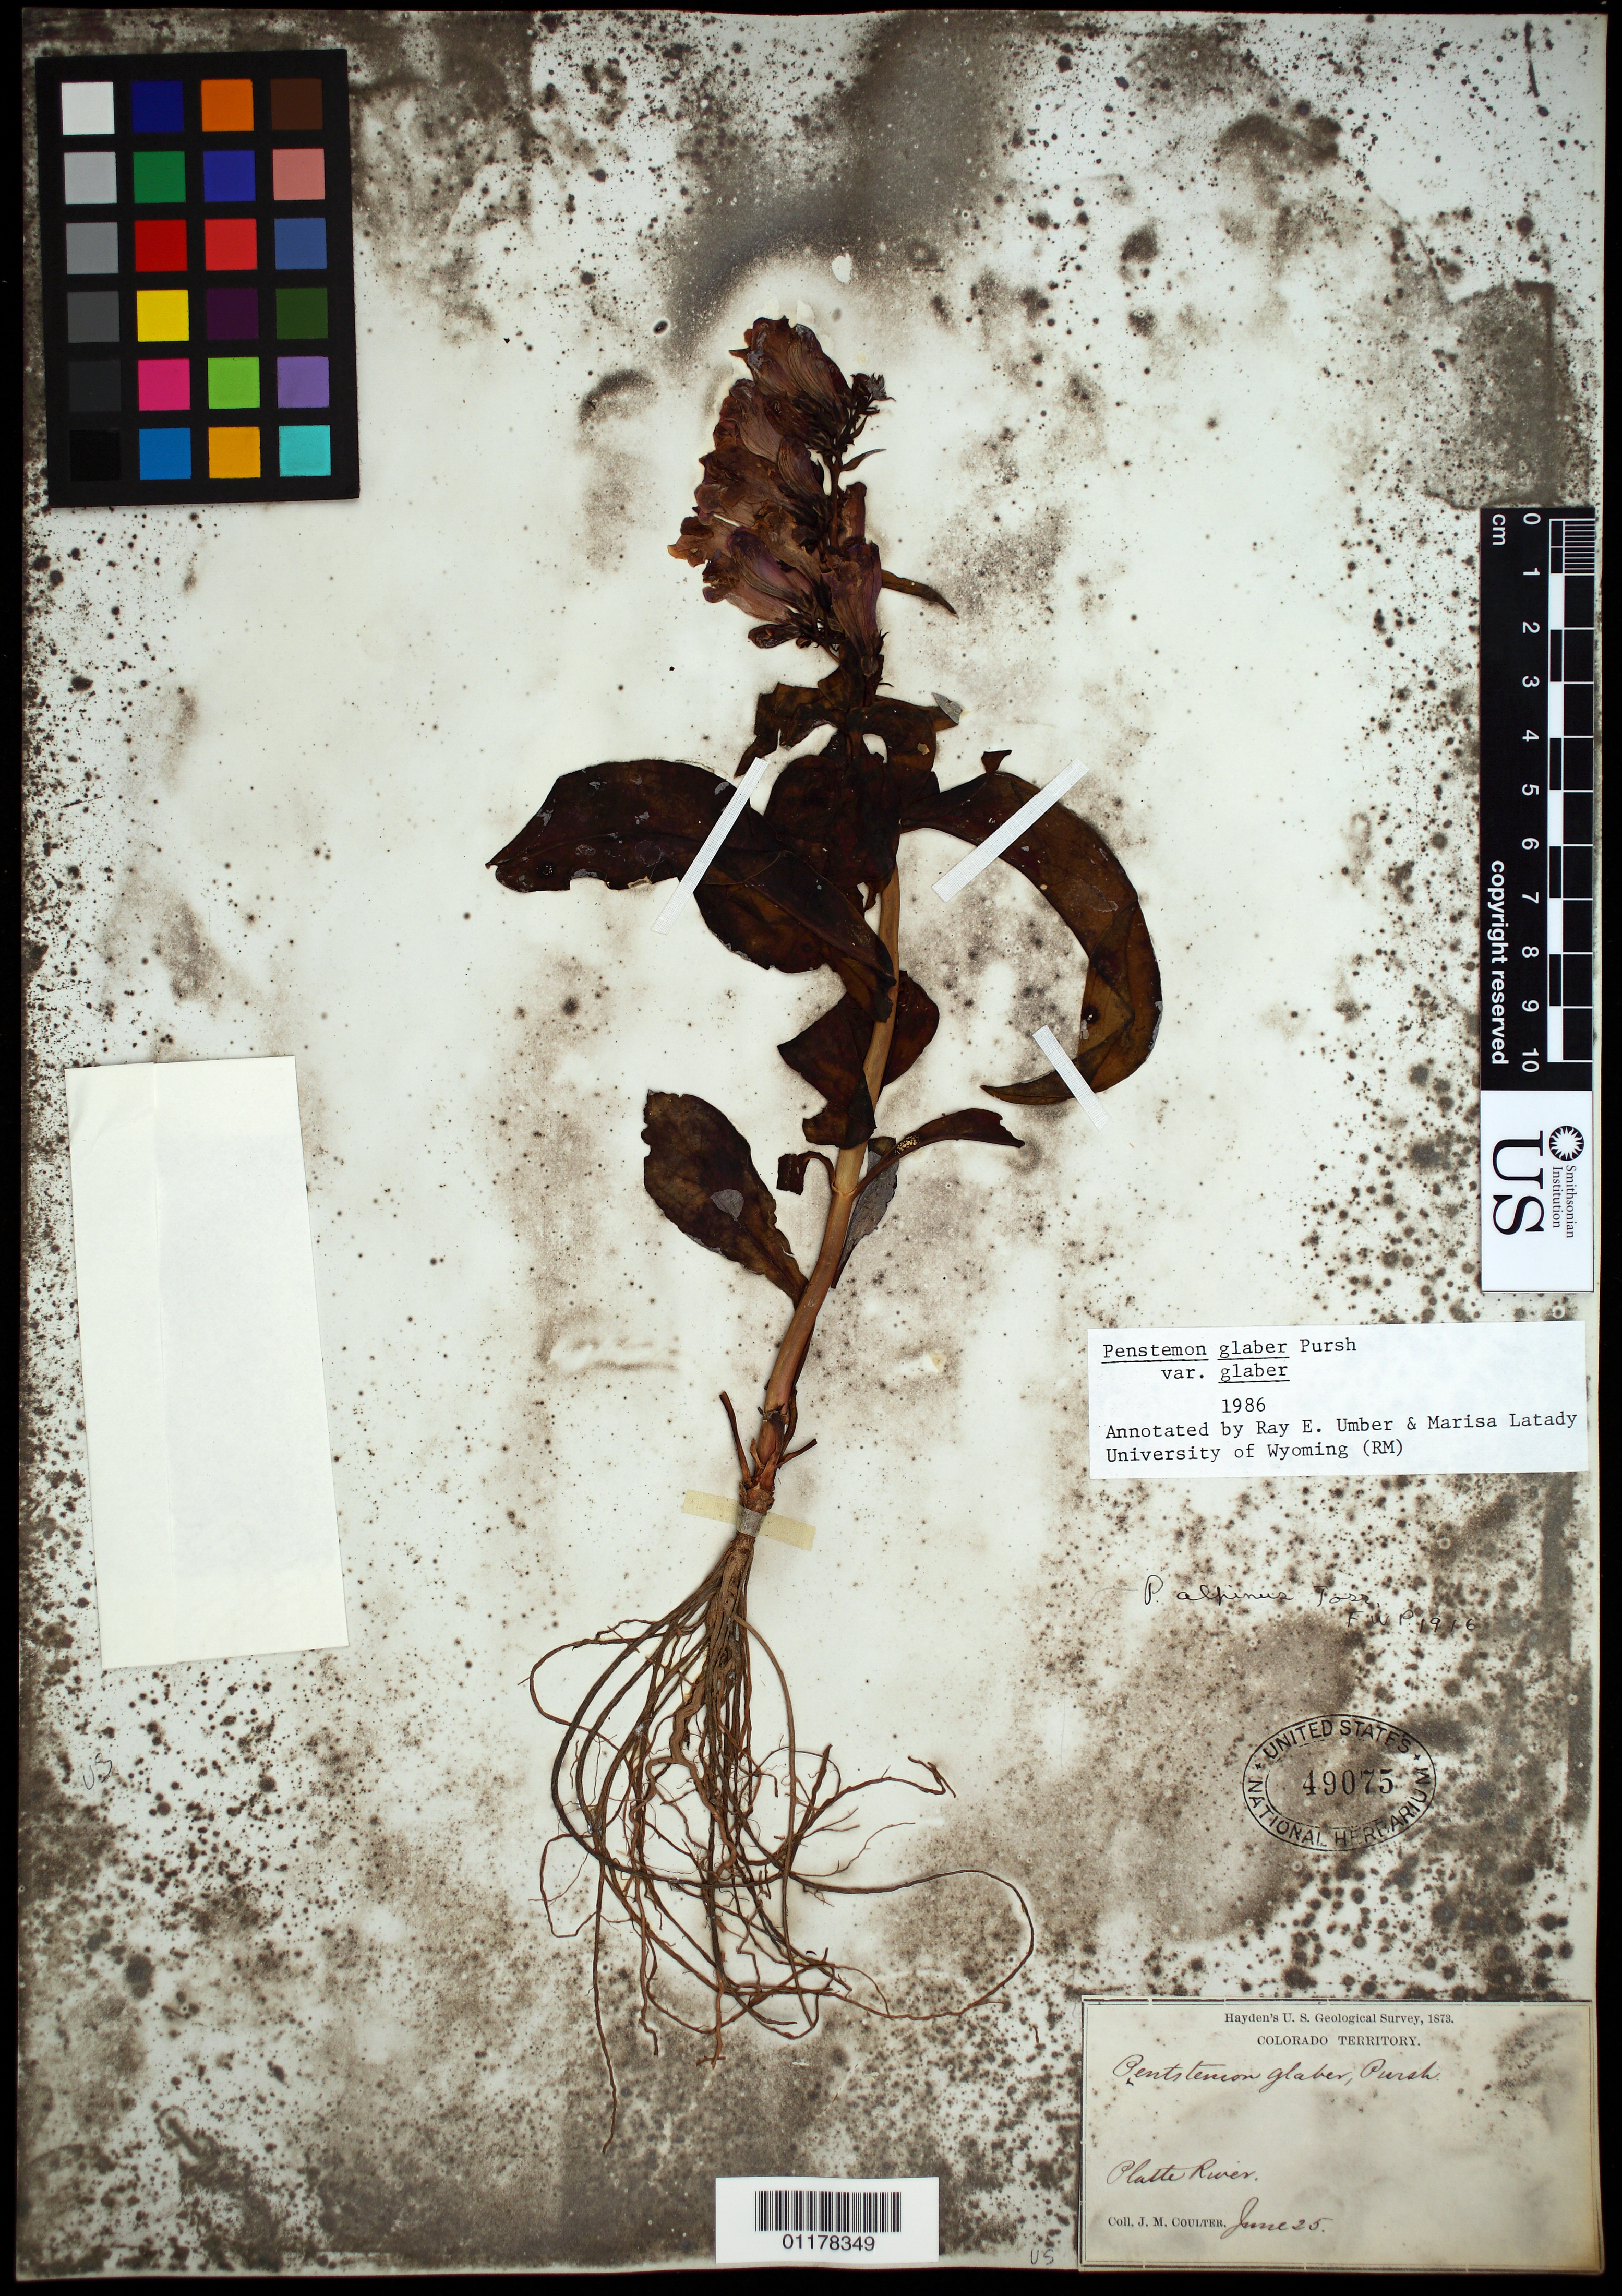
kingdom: Plantae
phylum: Tracheophyta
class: Magnoliopsida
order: Lamiales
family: Plantaginaceae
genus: Penstemon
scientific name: Penstemon glaber var. glaber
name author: Pursch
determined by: Umber, R. E.; Latady, Marisa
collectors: J. M. Coulter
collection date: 1873-06-25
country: United States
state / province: Colorado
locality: Platte River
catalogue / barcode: US 49075